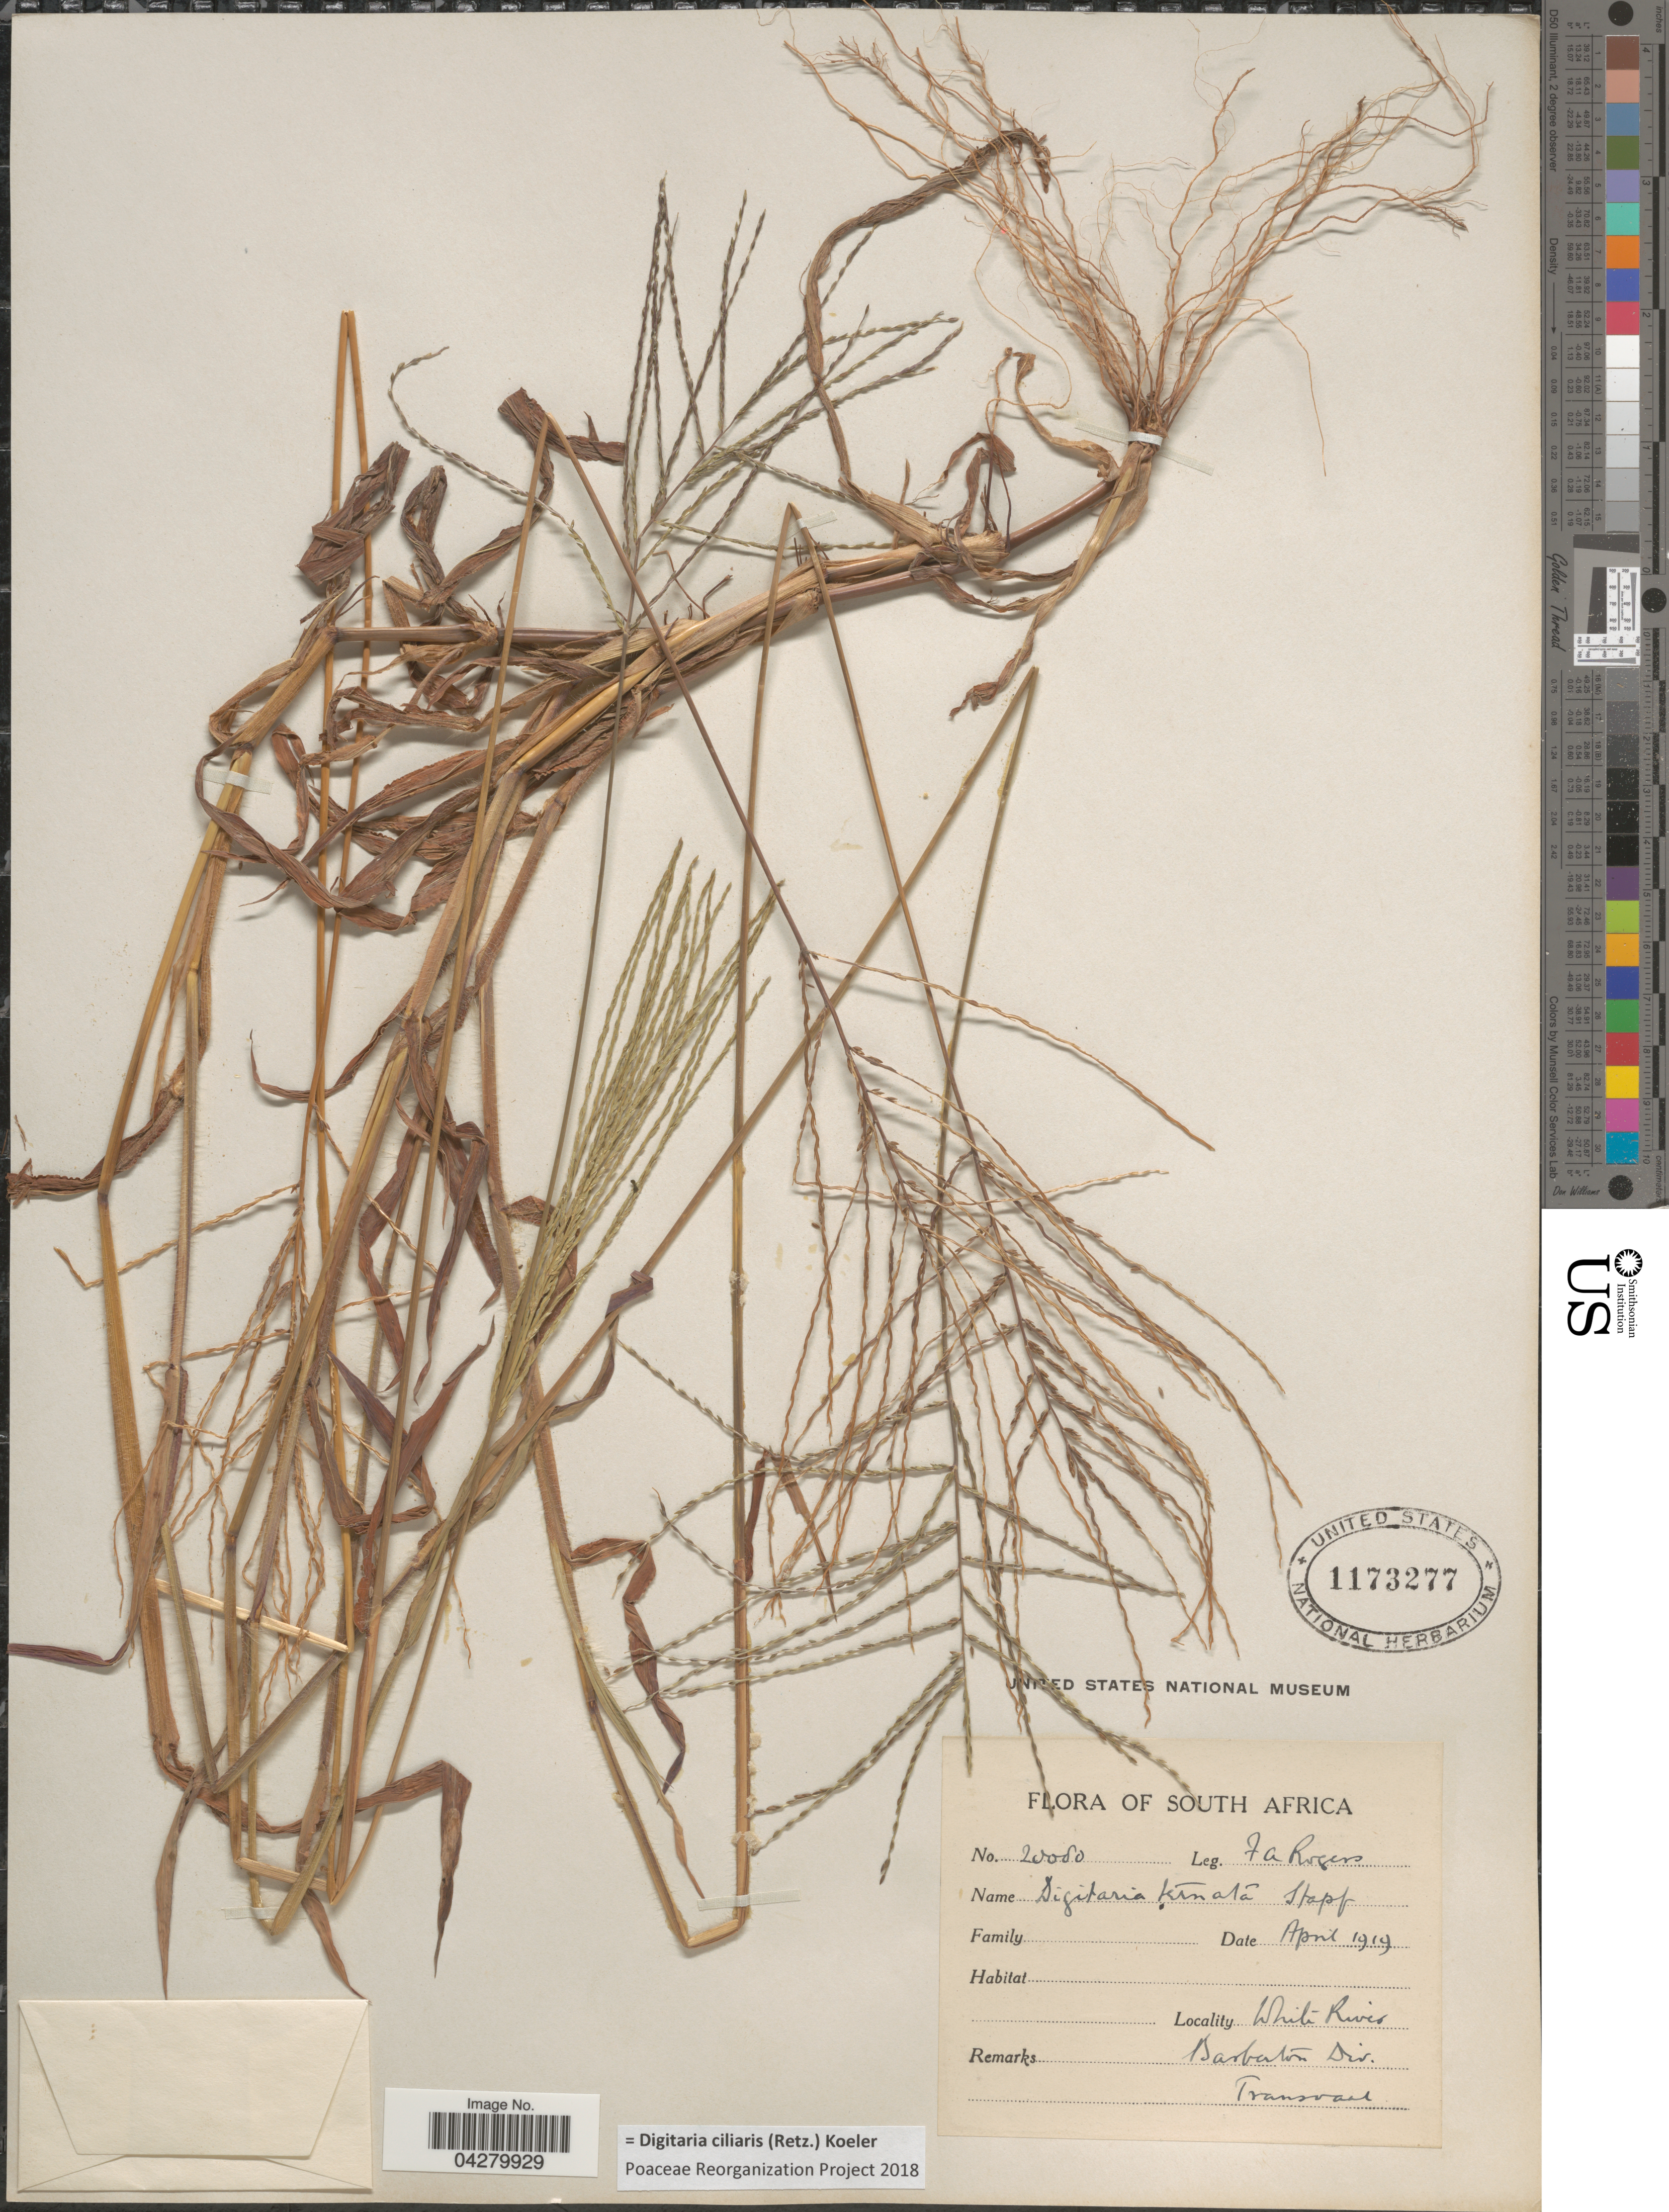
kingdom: Plantae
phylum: Tracheophyta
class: Liliopsida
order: Poales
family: Poaceae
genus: Digitaria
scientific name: Digitaria ciliaris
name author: (Retz.) Koeler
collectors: F. A. Rogers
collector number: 20080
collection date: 1919-04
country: South Africa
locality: White River. Barberton Div. Transvaal.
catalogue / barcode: US 1173277